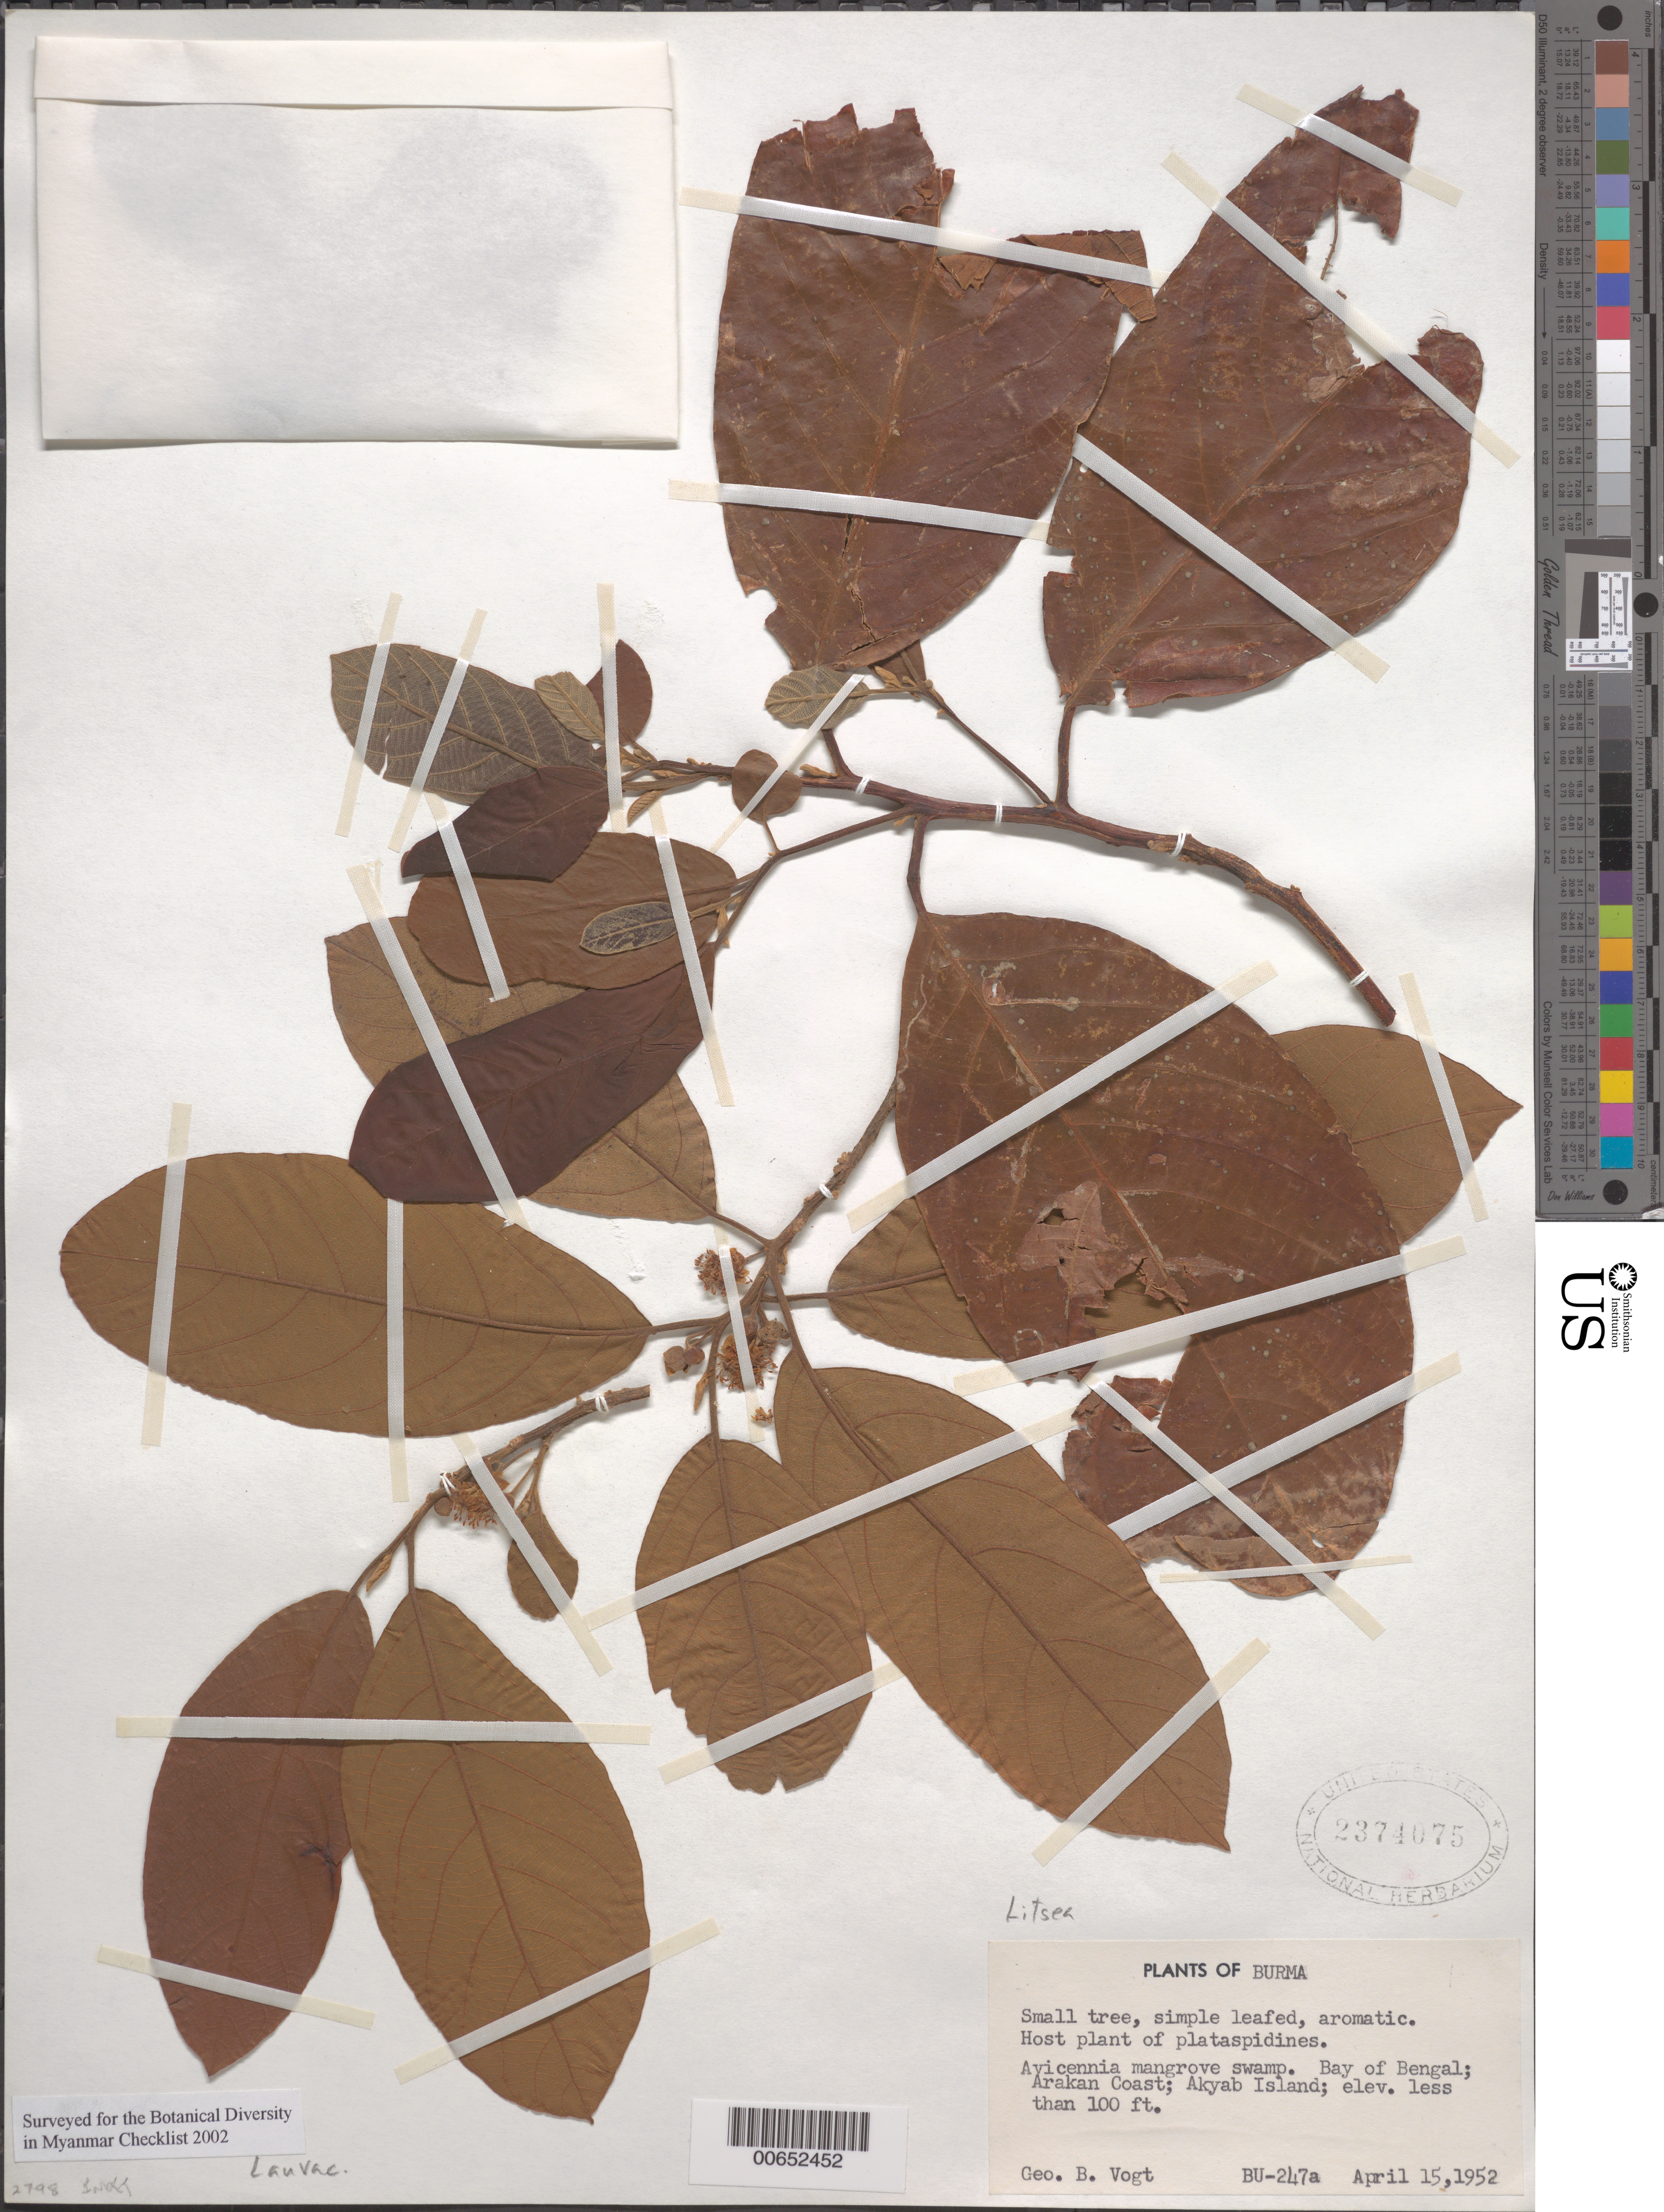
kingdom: Plantae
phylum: Tracheophyta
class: Magnoliopsida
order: Laurales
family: Lauraceae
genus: Litsea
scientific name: Litsea sp.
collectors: G. Vogt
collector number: BU-247a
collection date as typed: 15 Apr 1952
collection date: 1952-04-15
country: Myanmar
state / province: Rakhine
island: Akyab I.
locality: Bay of Bengal, Arakan Coast.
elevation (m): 30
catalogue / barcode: US 2374075